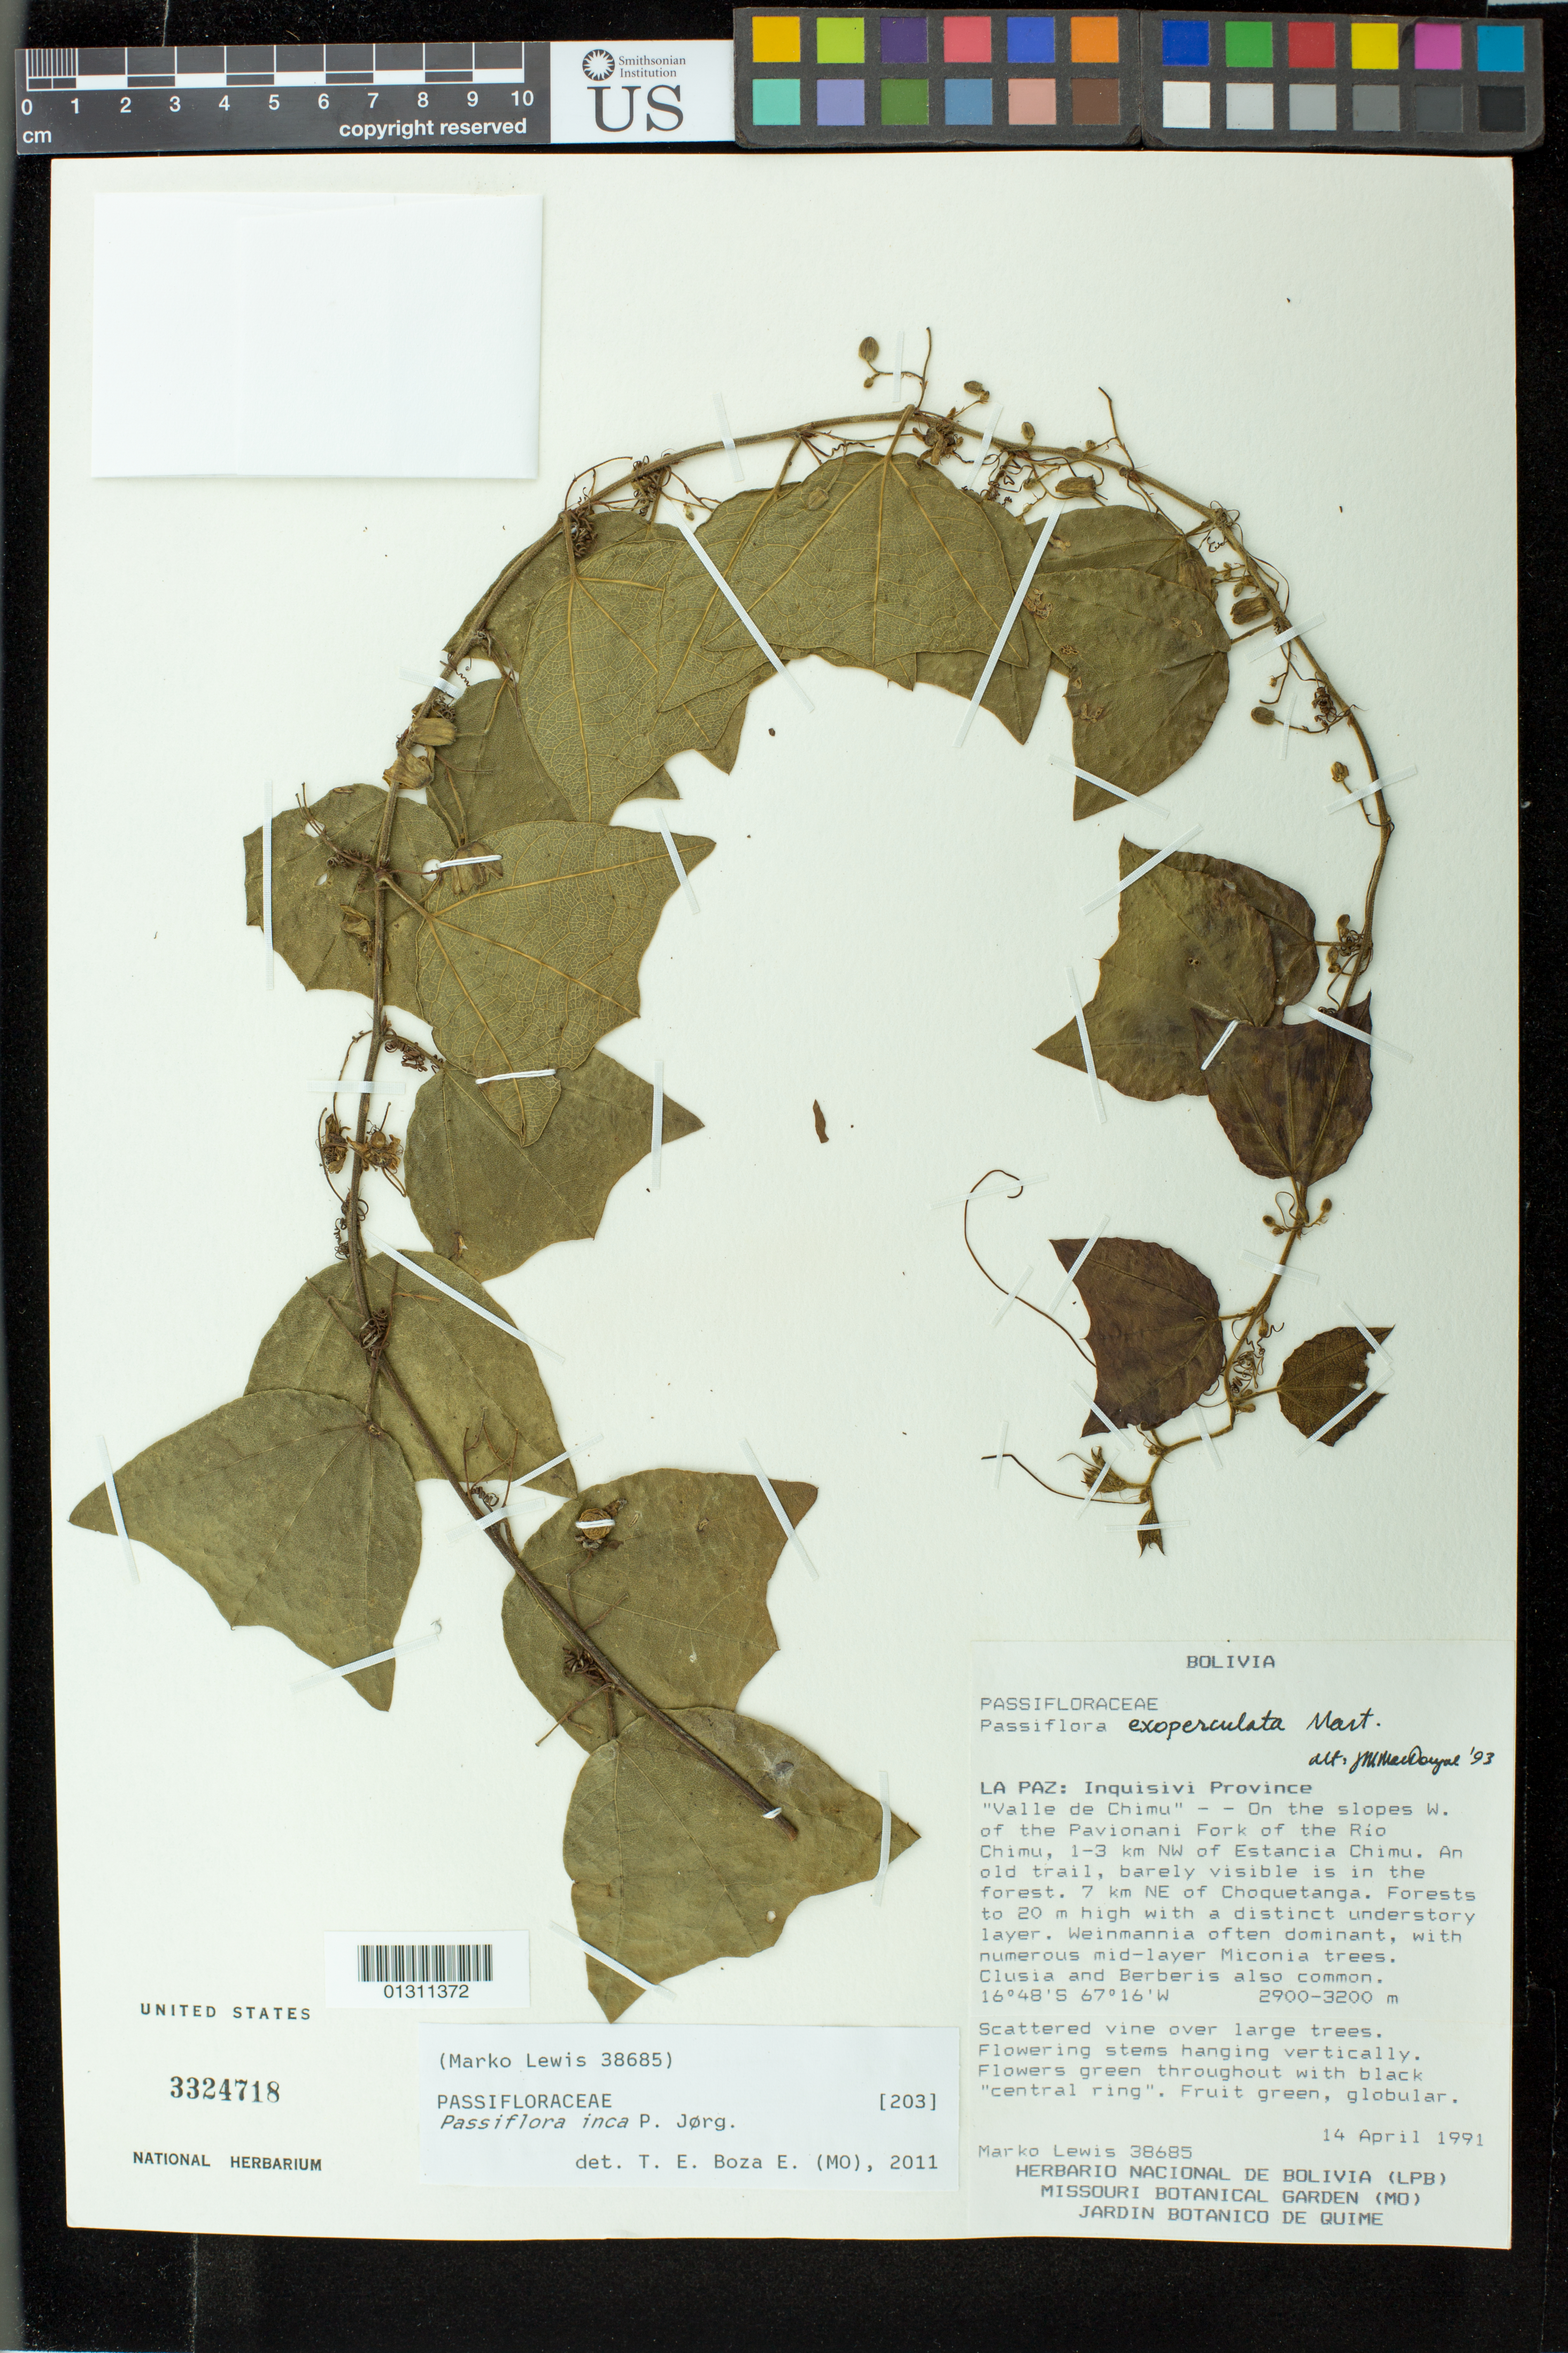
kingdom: Plantae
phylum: Tracheophyta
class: Magnoliopsida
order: Malpighiales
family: Passifloraceae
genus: Passiflora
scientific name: Passiflora inca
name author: P. Jørg.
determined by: Boza E., T. E.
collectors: M. E. Lewis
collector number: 38685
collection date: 1991-04-14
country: Bolivia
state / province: La Paz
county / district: Inquisivi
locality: slope W of the Pavionani fork of Rio Chimu, 1-3 km NW of Estancia Chimu, 7 km N of Choquetanga.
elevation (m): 2900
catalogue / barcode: US 3324718